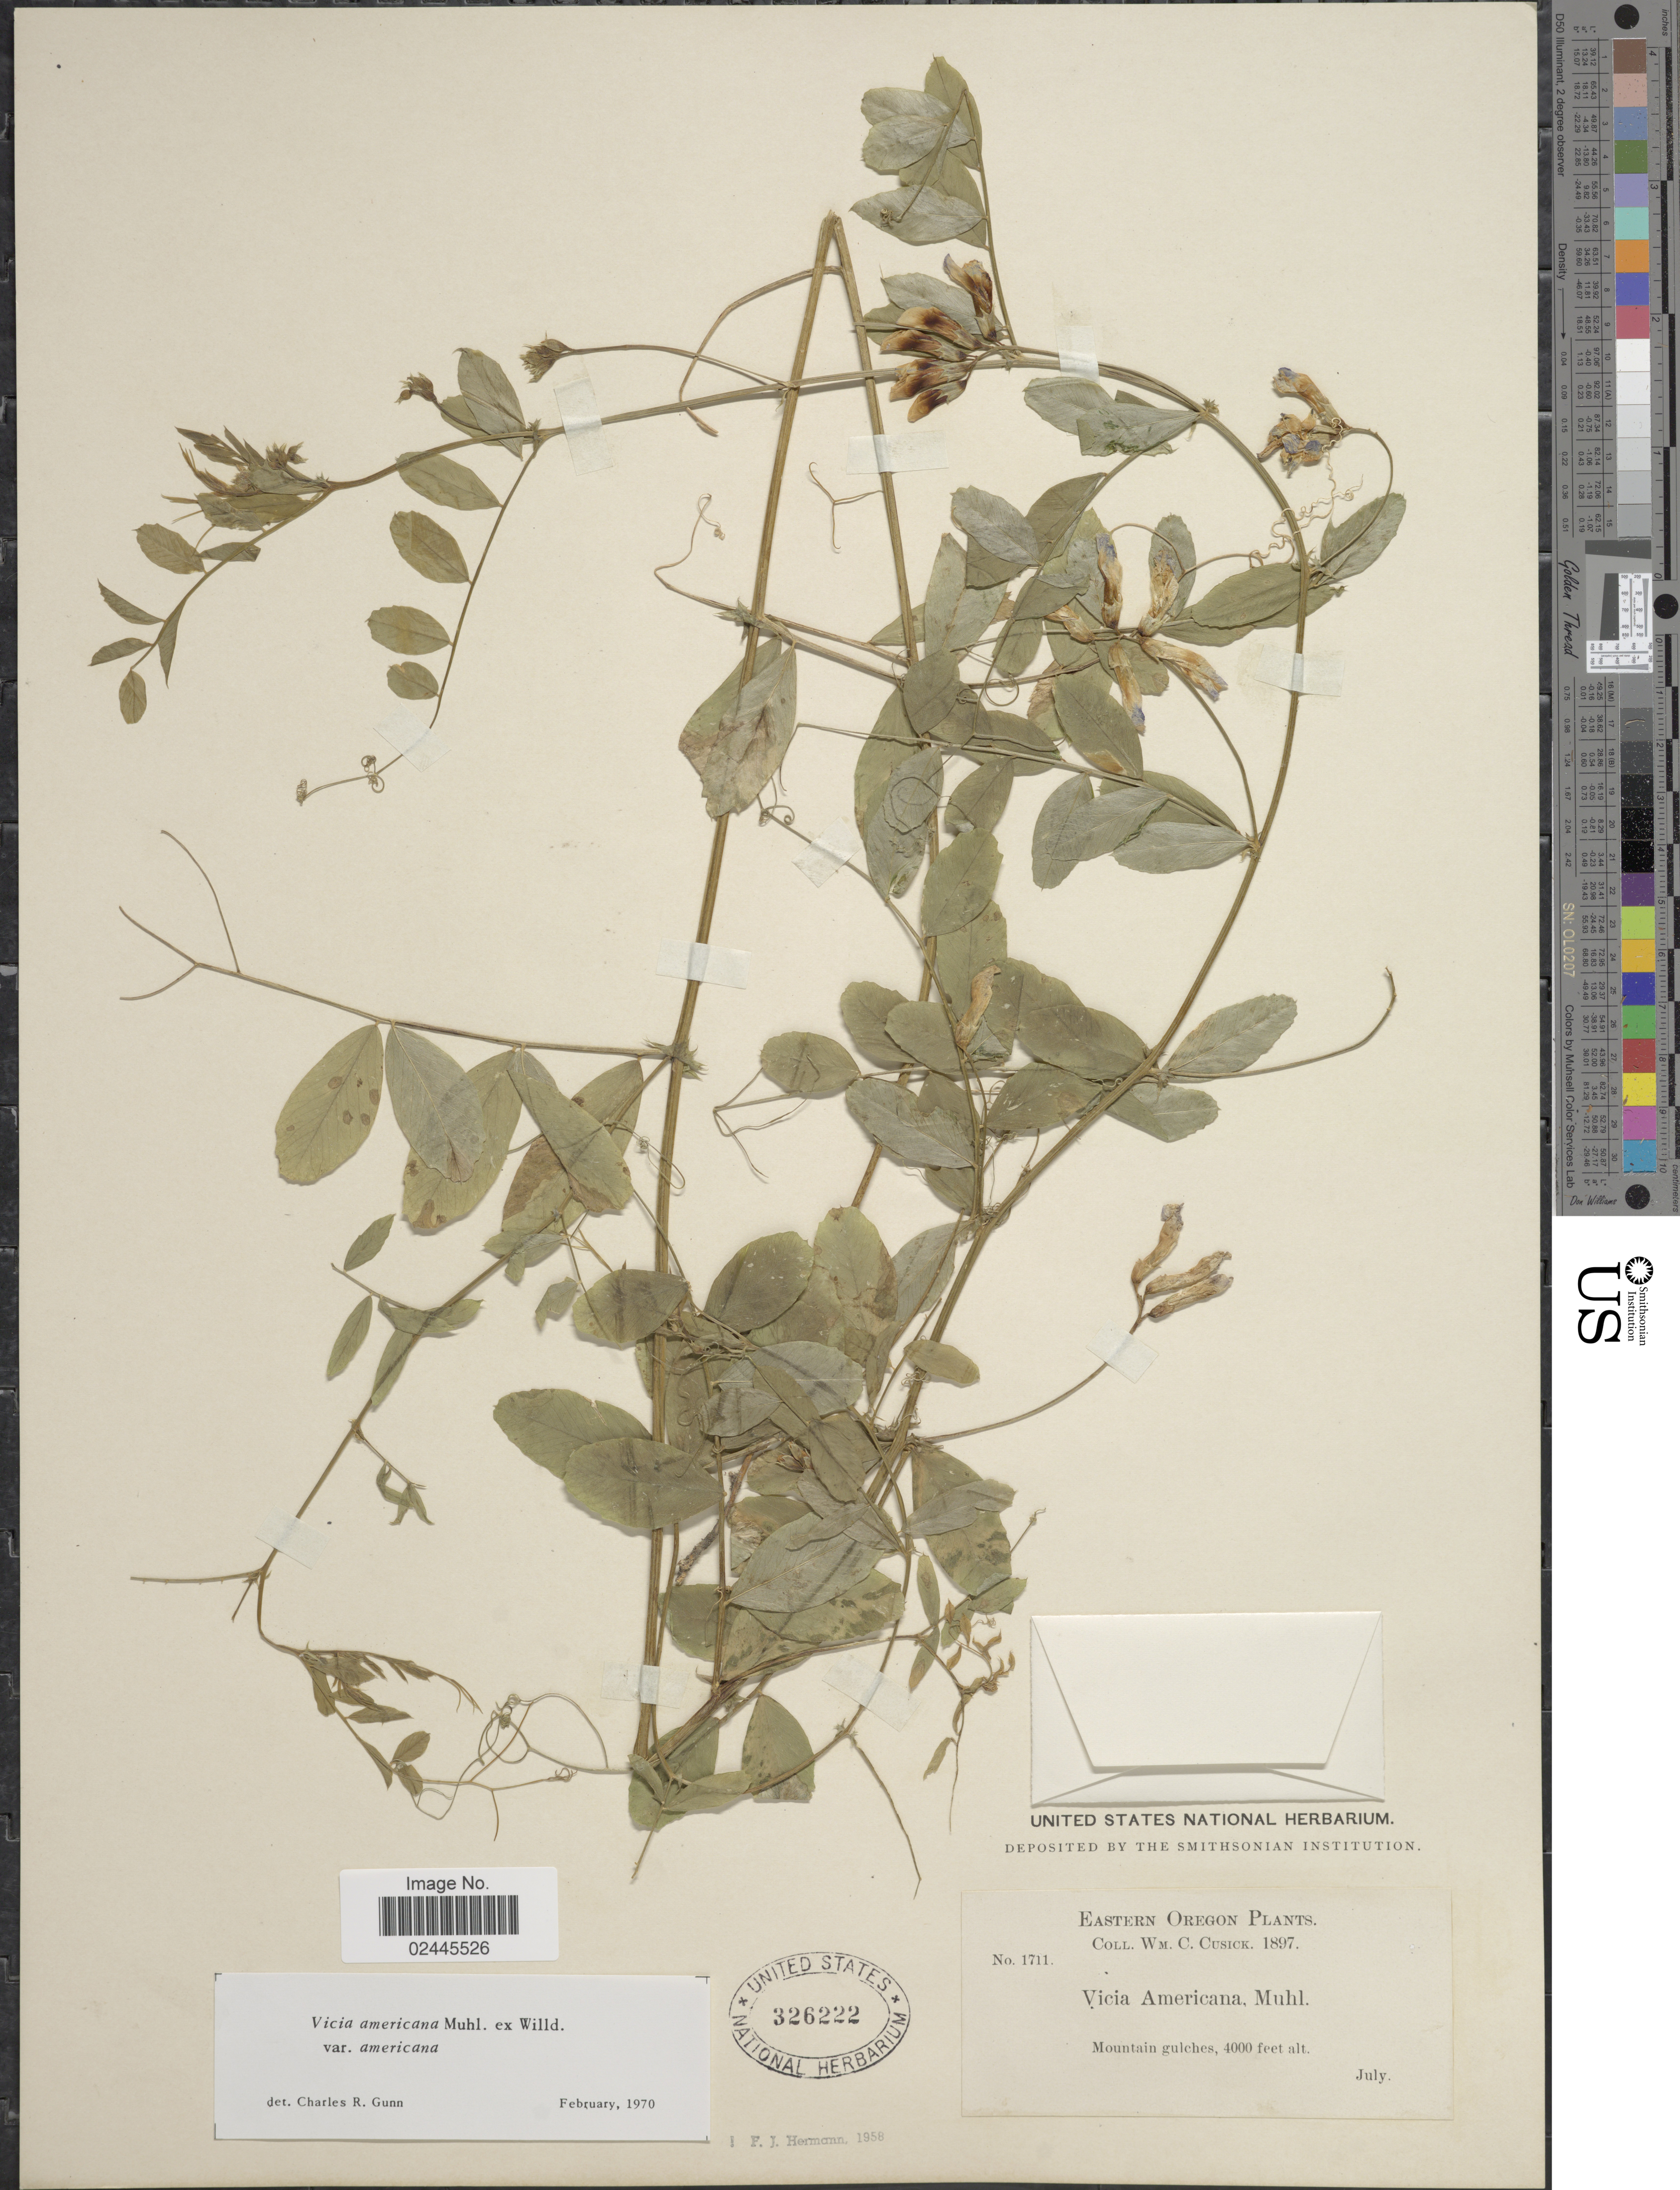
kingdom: Plantae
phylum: Tracheophyta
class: Magnoliopsida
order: Fabales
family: Fabaceae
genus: Vicia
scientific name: Vicia americana var. americana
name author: Muhl. ex Willd.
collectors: W. C. Cusick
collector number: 1711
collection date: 1897-07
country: United States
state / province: Oregon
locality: Eastern Oregon, Mountain gulches.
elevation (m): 1219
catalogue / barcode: US 326222